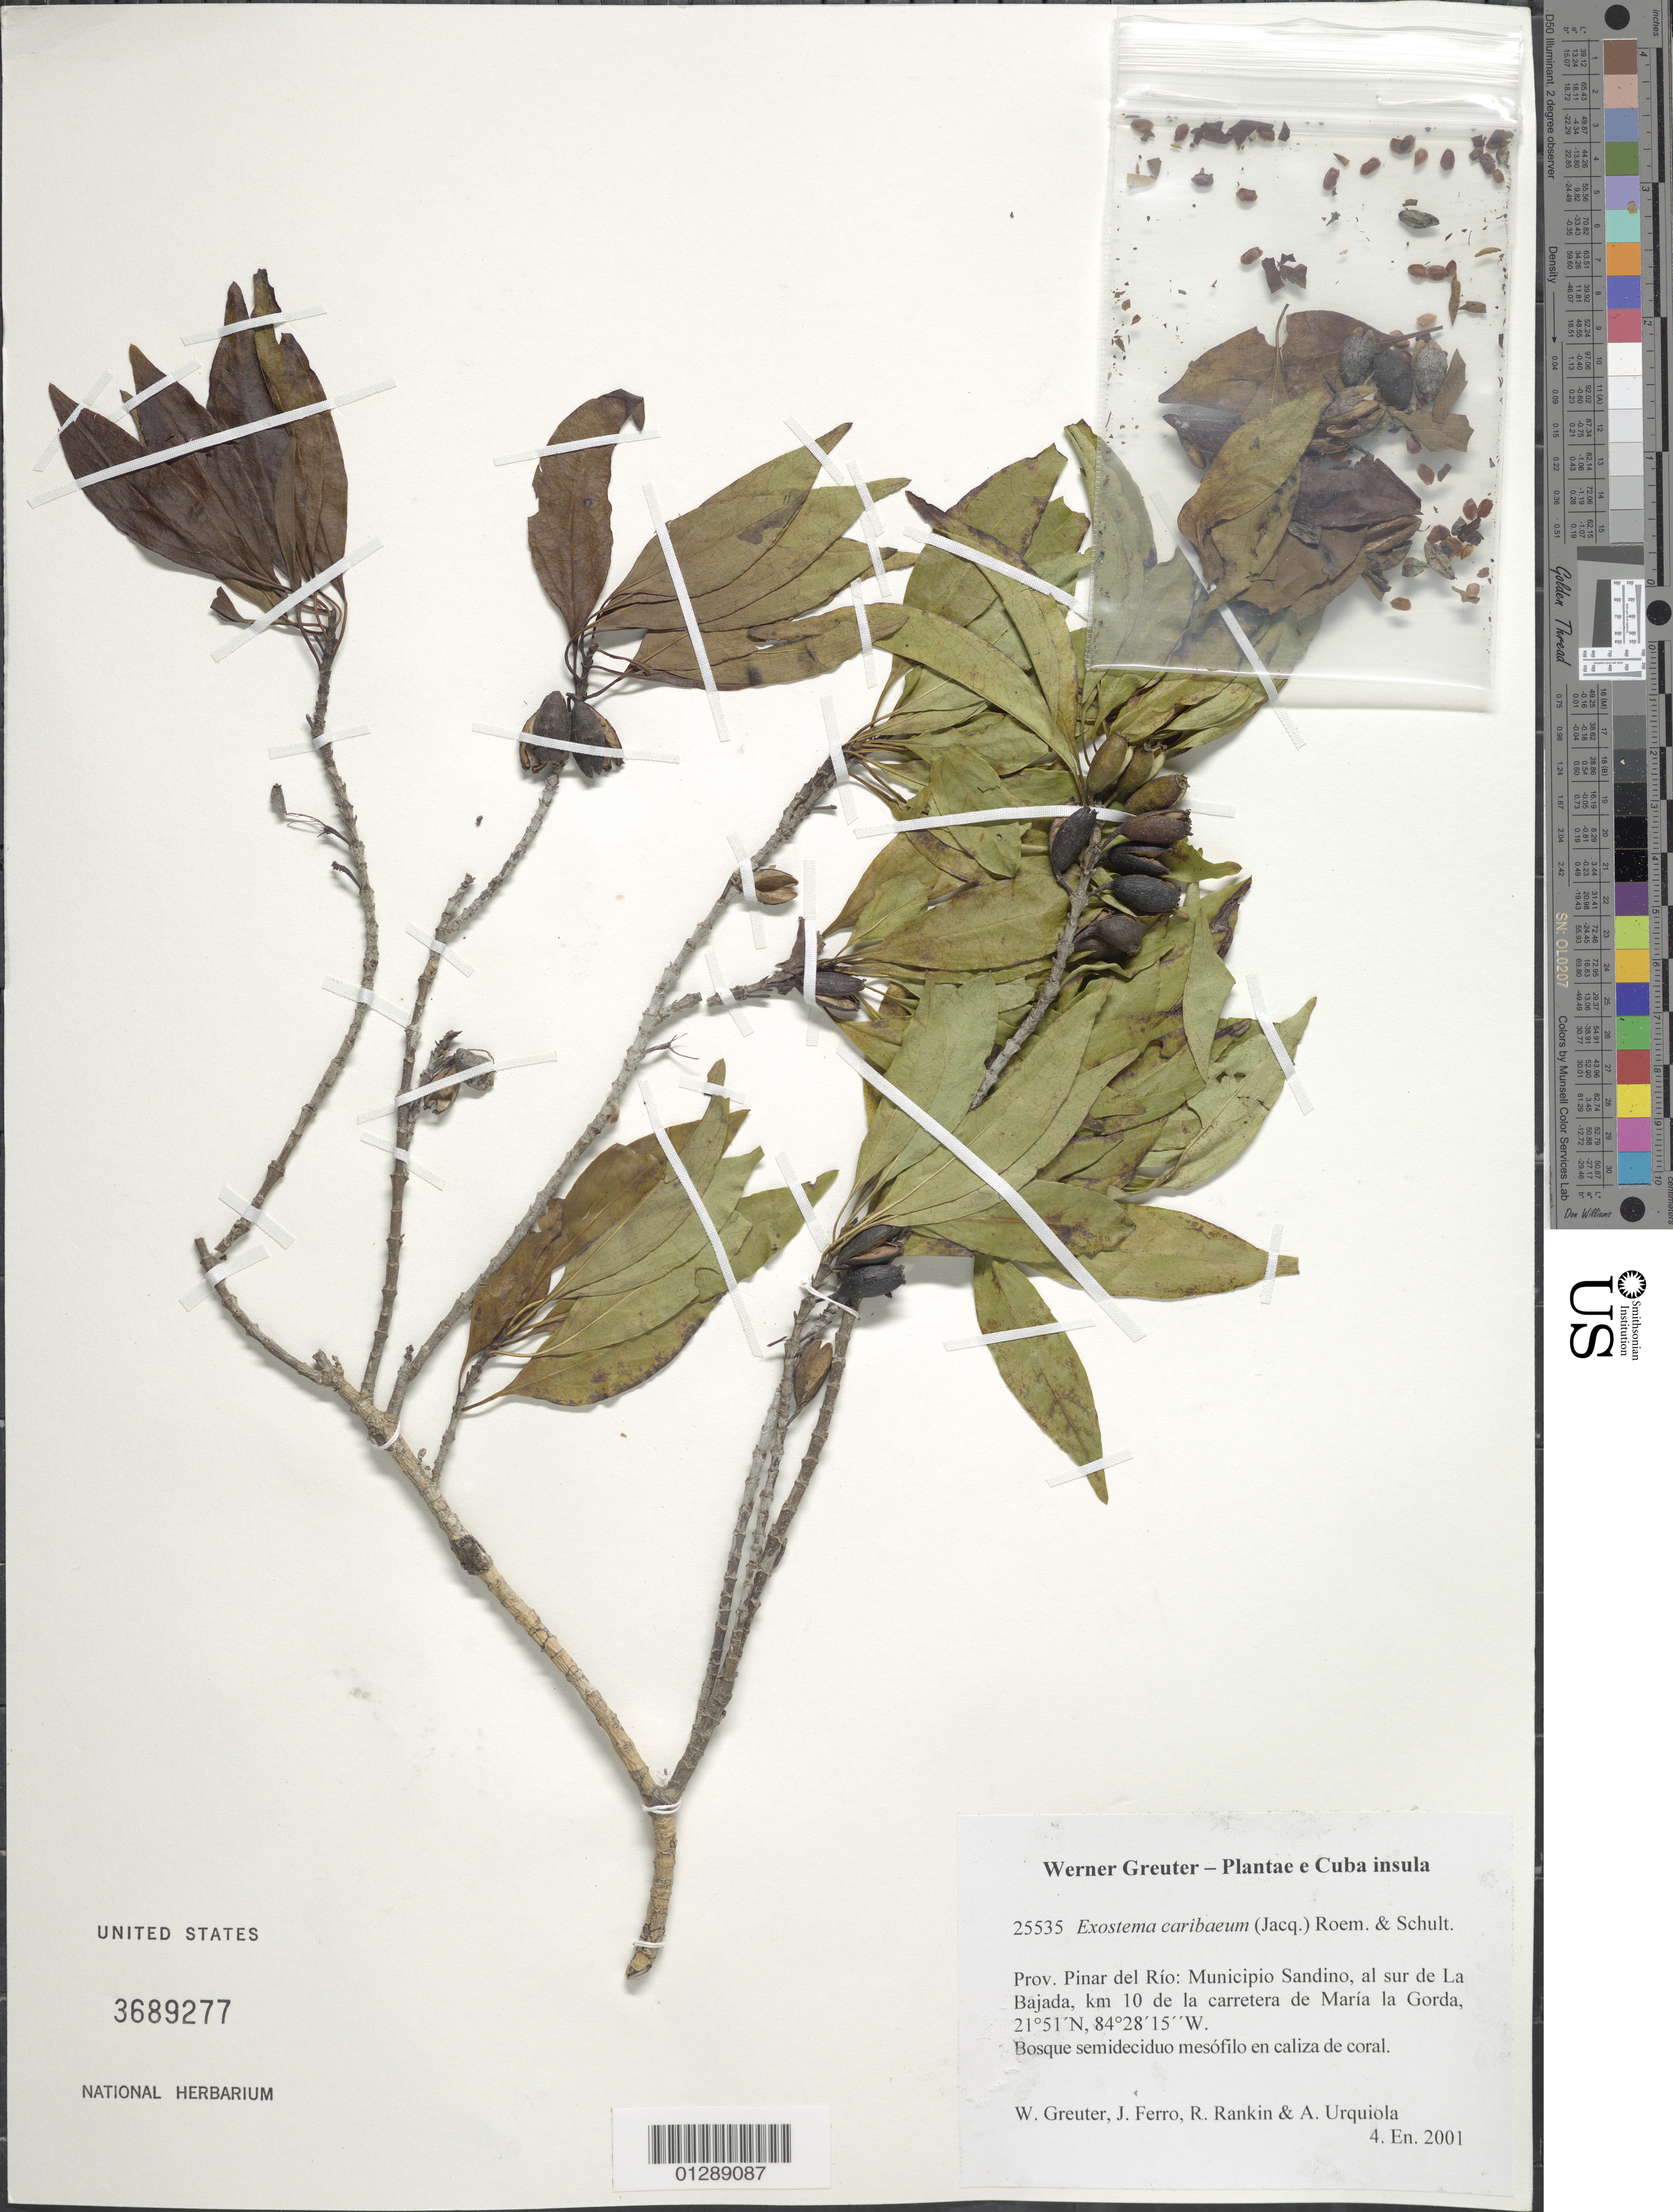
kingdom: Plantae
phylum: Tracheophyta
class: Magnoliopsida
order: Gentianales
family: Rubiaceae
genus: Exostema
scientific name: Exostema caribaeum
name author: (Jacq.) Roem. & Schult.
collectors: W. R. Greuter, J. Ferro, R. Rankin Rodriguez & A. Urquiola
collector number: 25535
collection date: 2001-01-04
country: Cuba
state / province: Pinar del Rio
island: Cuba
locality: Municipio Sandino, al sur de La Bajada, 10 km de la carretera de María la Gorda.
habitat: Bosque semideciduo mesófilo en calizade coral.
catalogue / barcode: US 3689277